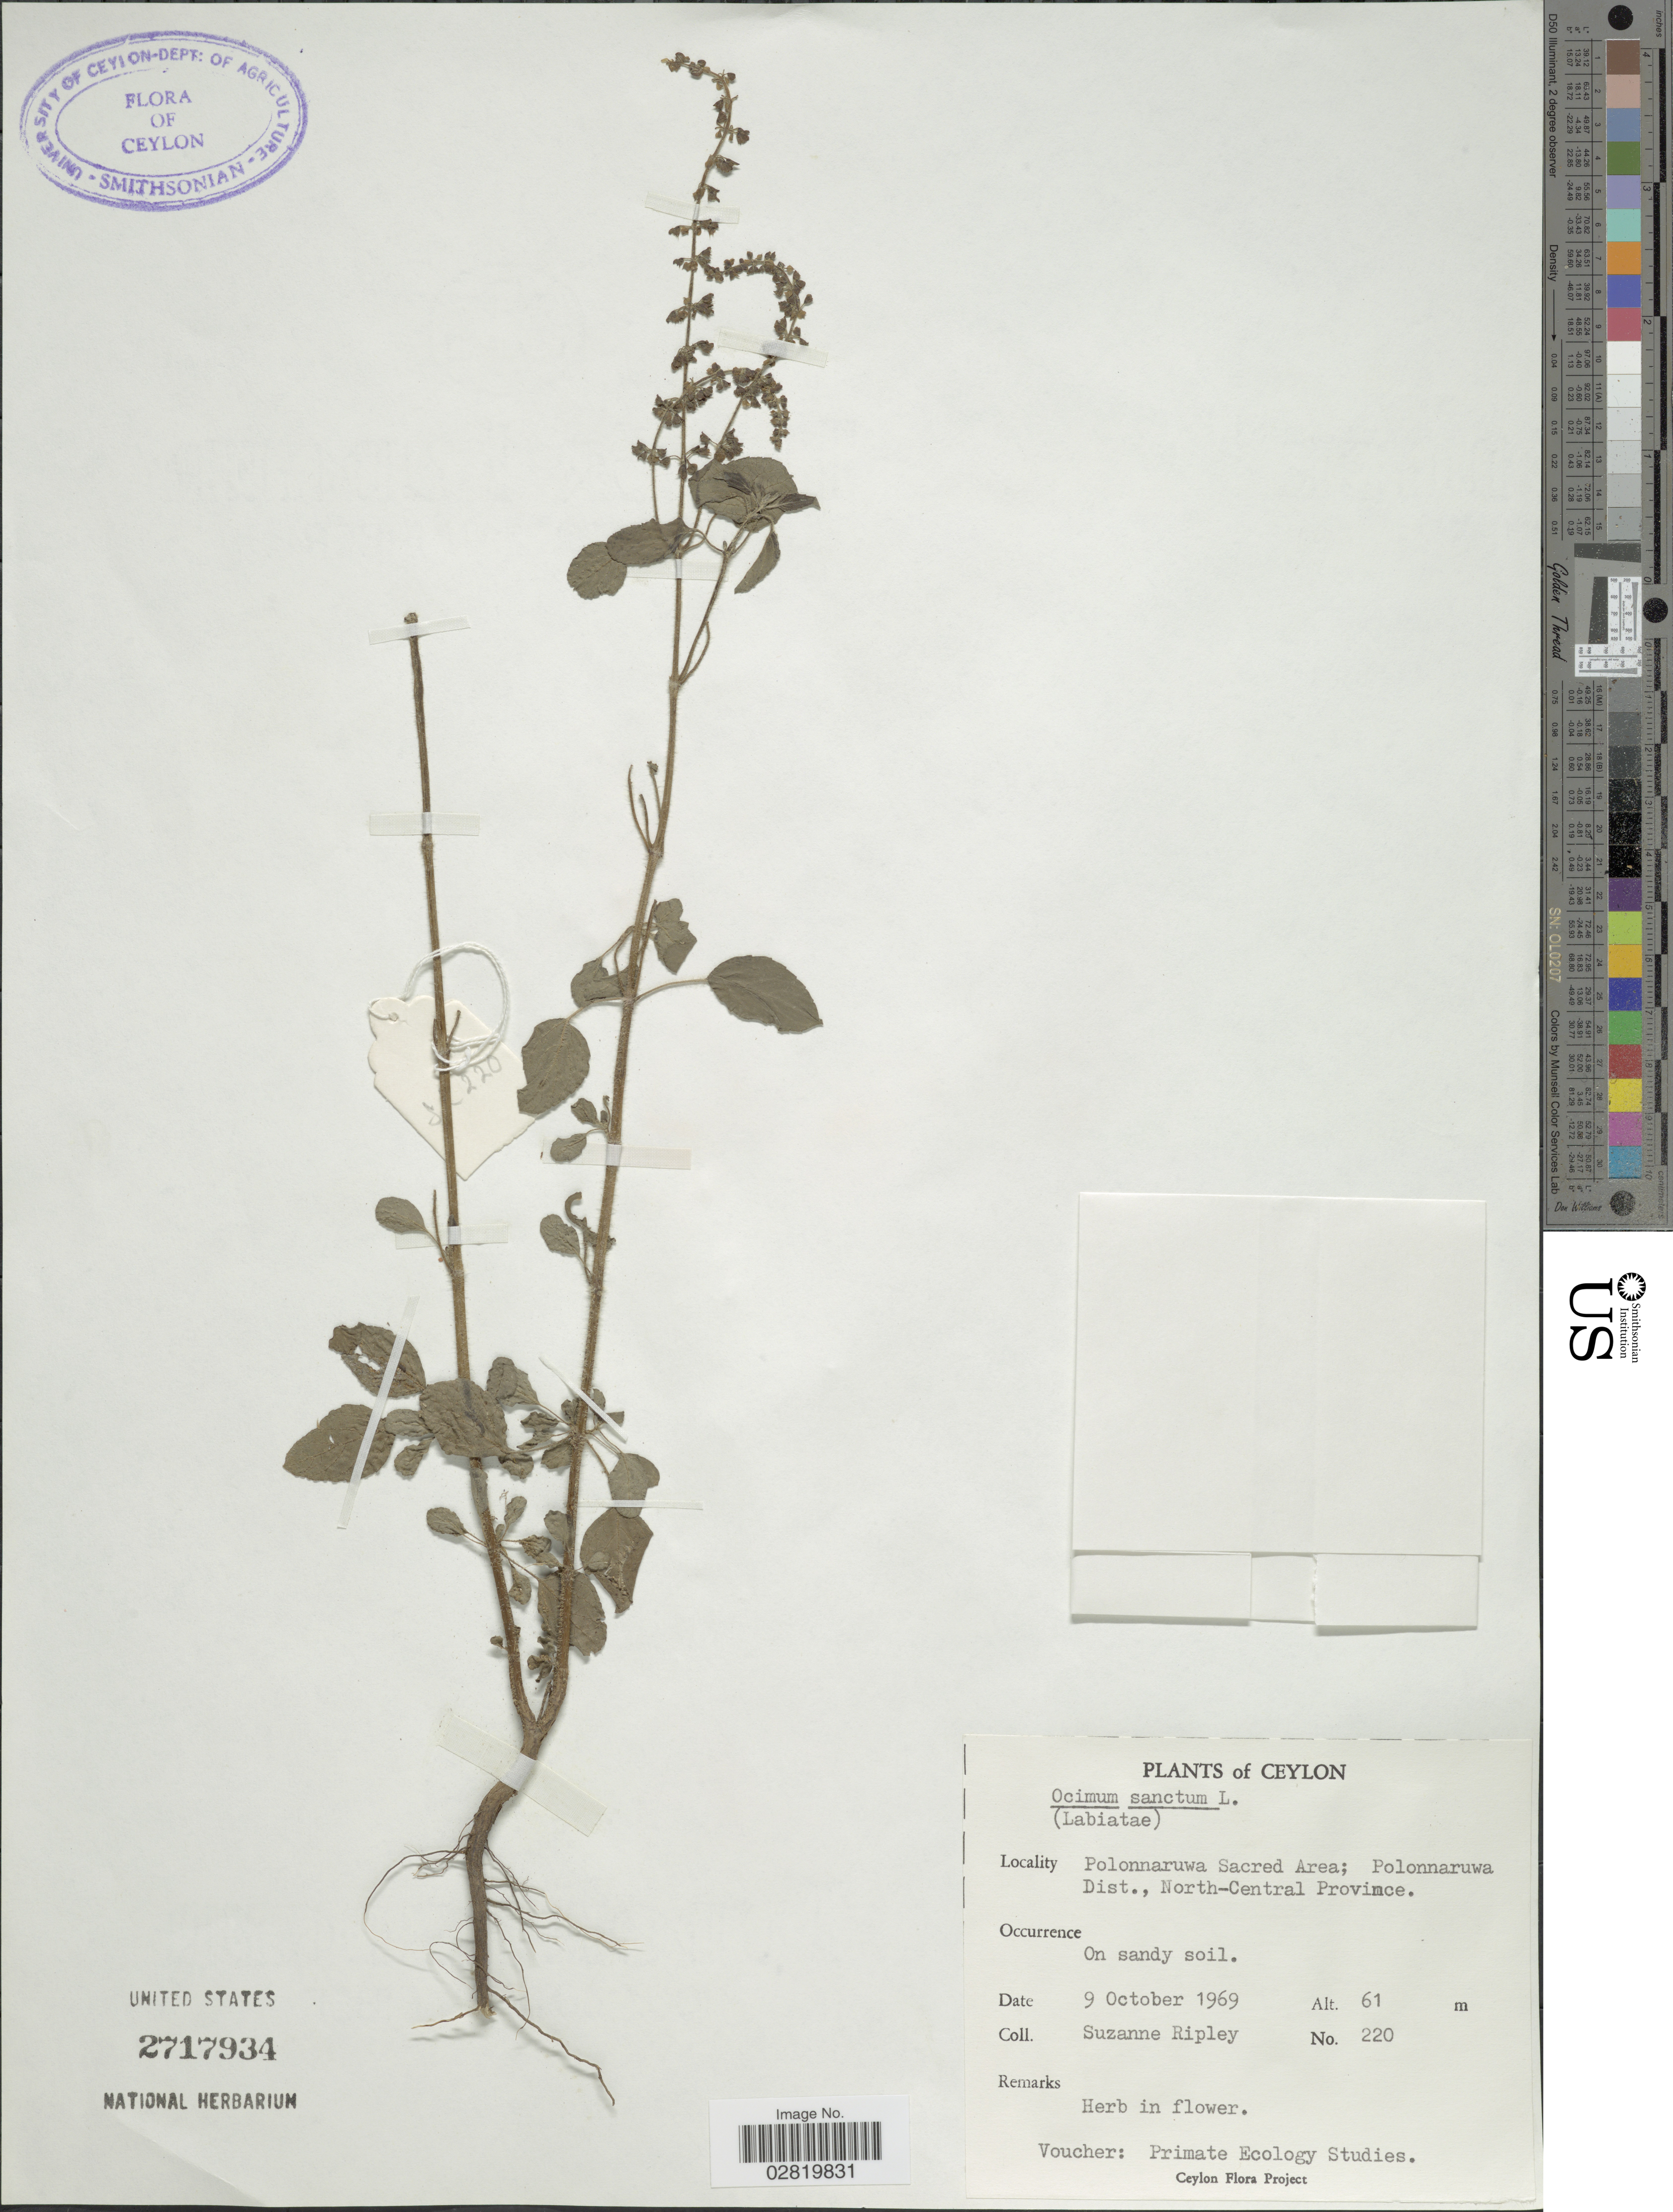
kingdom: Plantae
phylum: Tracheophyta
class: Magnoliopsida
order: Lamiales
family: Lamiaceae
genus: Ocimum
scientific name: Ocimum sanctum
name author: L.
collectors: S. Ripley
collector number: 220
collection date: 1969-10-09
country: Sri Lanka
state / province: North Central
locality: Ceylon, Polonnaruwa Sacred Area; Polonnaruwa Dist., North-Central Province.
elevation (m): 61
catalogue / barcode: US 2717934